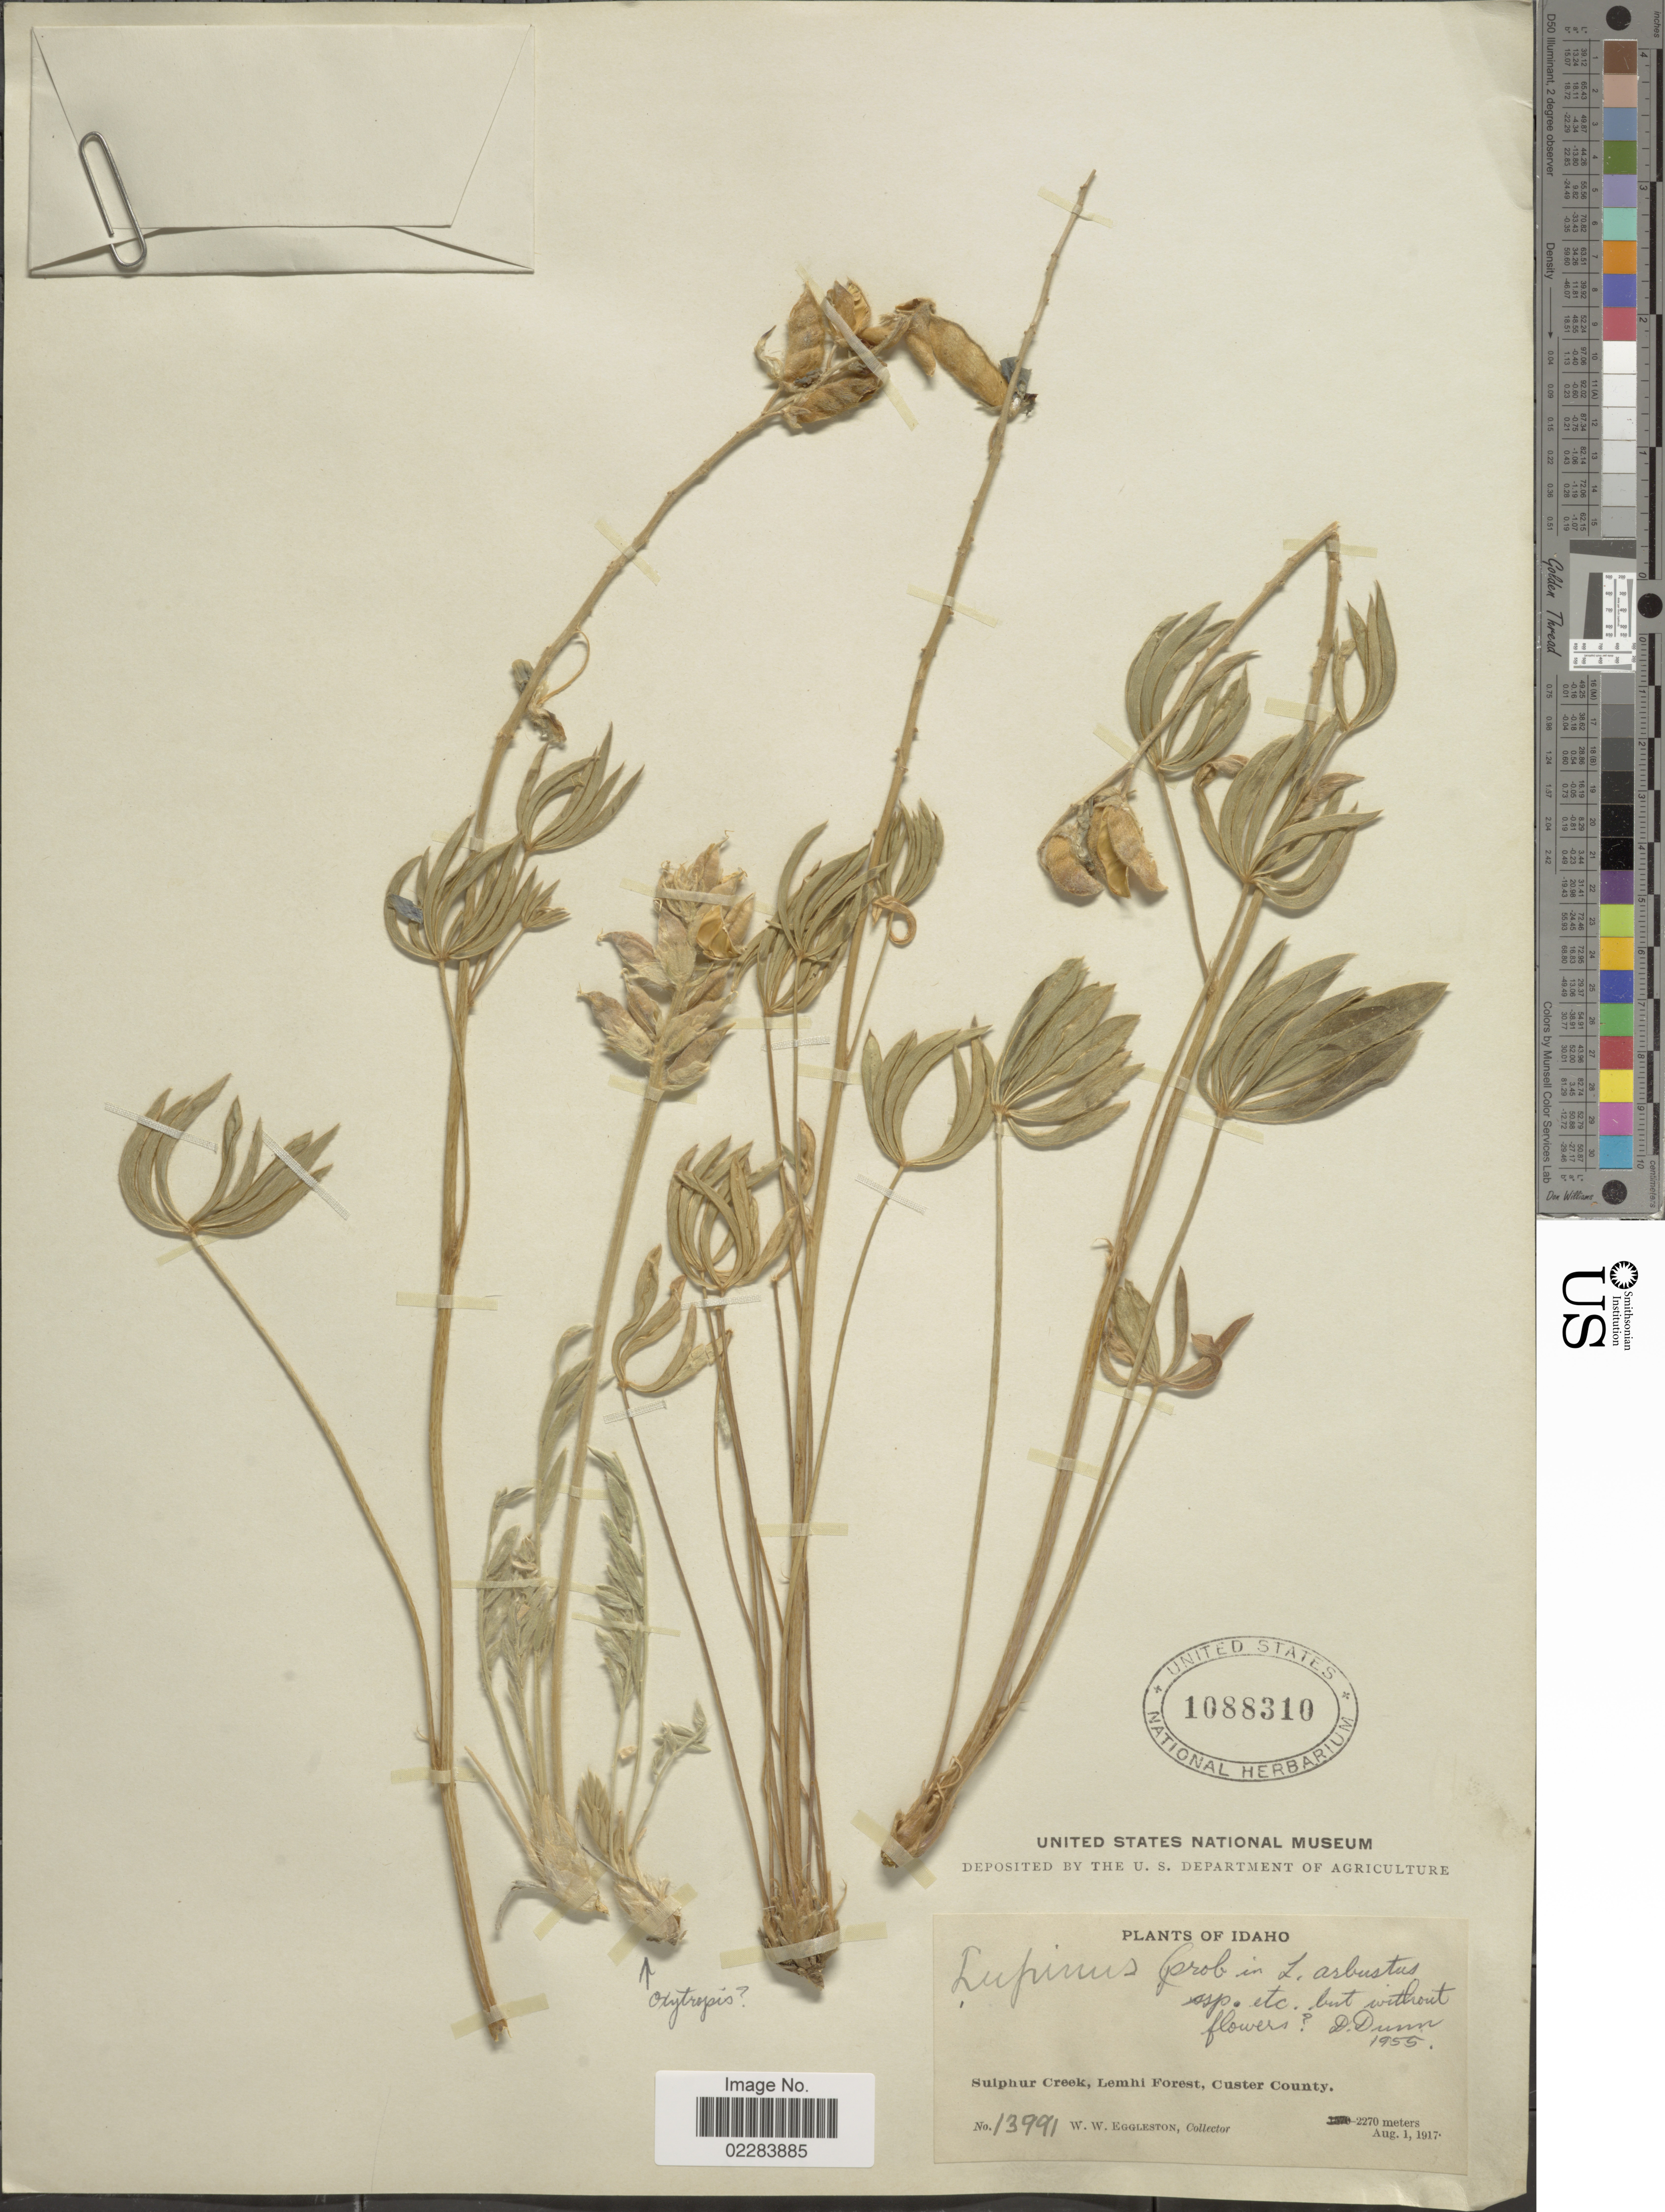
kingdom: Plantae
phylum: Tracheophyta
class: Magnoliopsida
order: Fabales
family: Fabaceae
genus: Lupinus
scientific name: Lupinus arbustus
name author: Lindl.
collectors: W. W. Eggleston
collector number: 13991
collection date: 1917-08-01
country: United States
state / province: Idaho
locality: Sulphur Creek, Lemhi Forest, Custer County.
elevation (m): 2270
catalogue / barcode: US 1088310